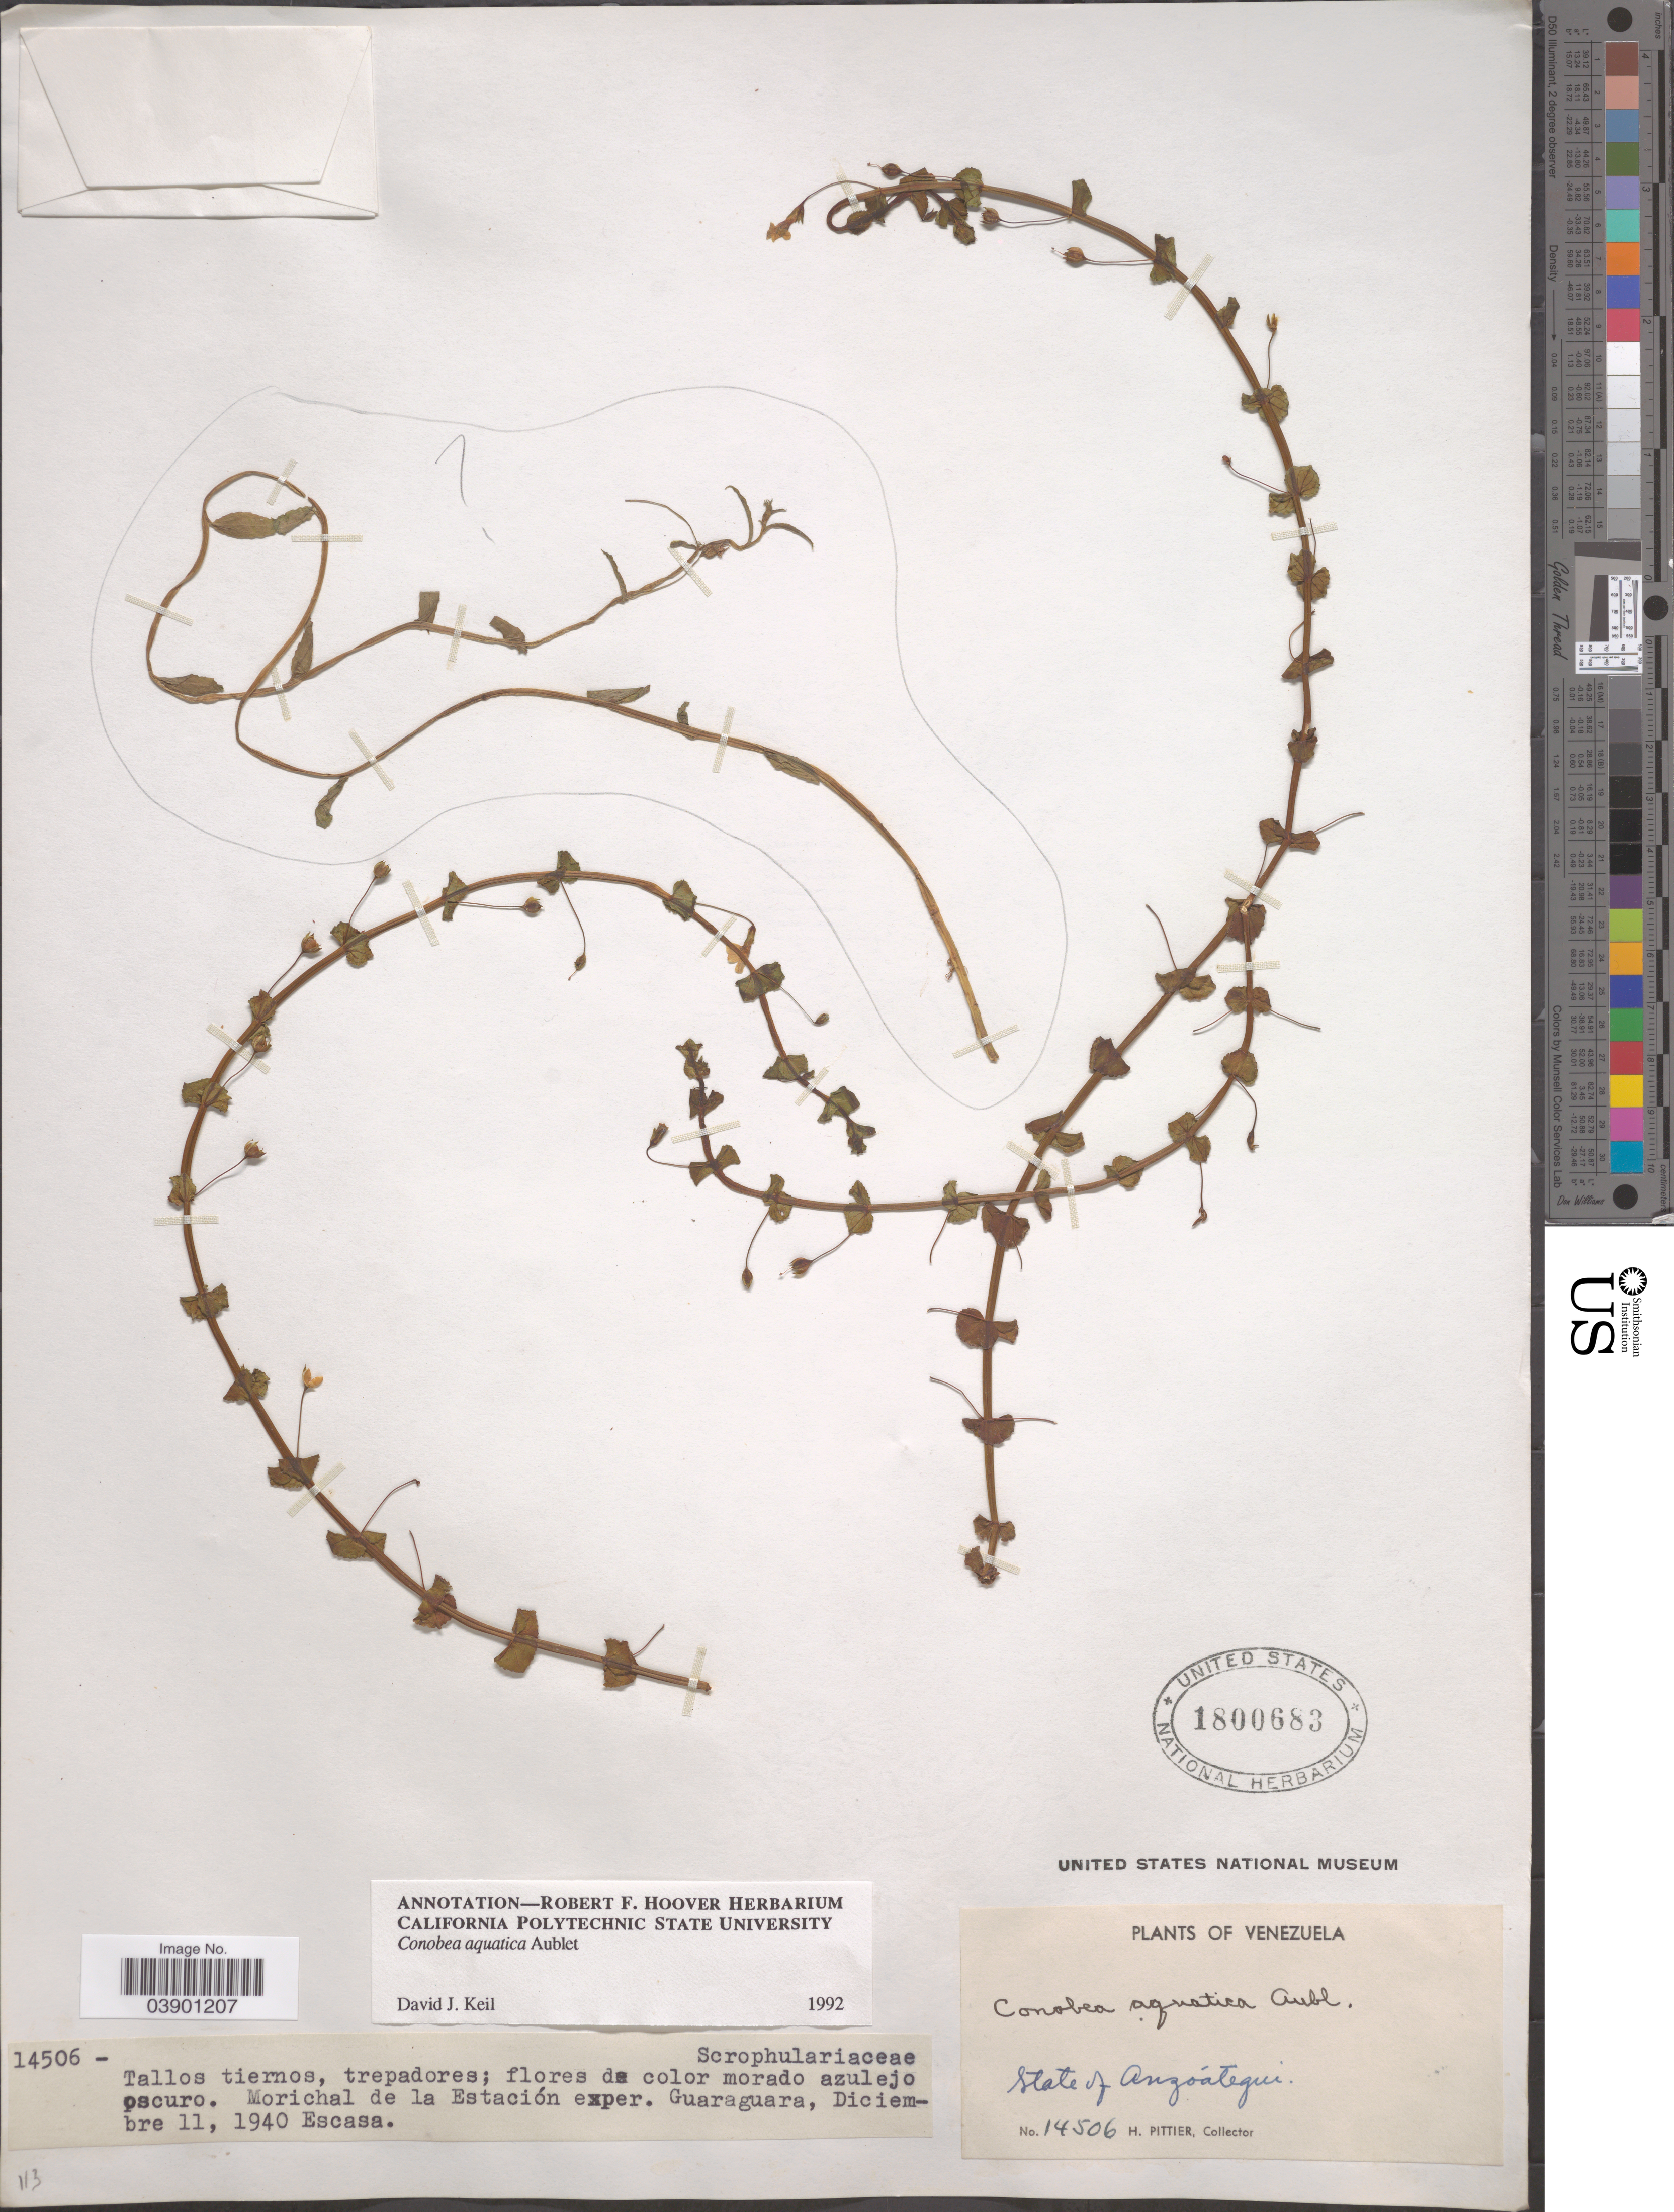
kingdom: Plantae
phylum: Tracheophyta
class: Magnoliopsida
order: Lamiales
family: Plantaginaceae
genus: Conobea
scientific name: Conobea aquatica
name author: Aubl.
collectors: H. F. Pittier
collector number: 14506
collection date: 1940-12-11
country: Venezuela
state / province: Anzoategui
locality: Morichal de la Estación exper. Guaraguara.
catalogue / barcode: US 1800683